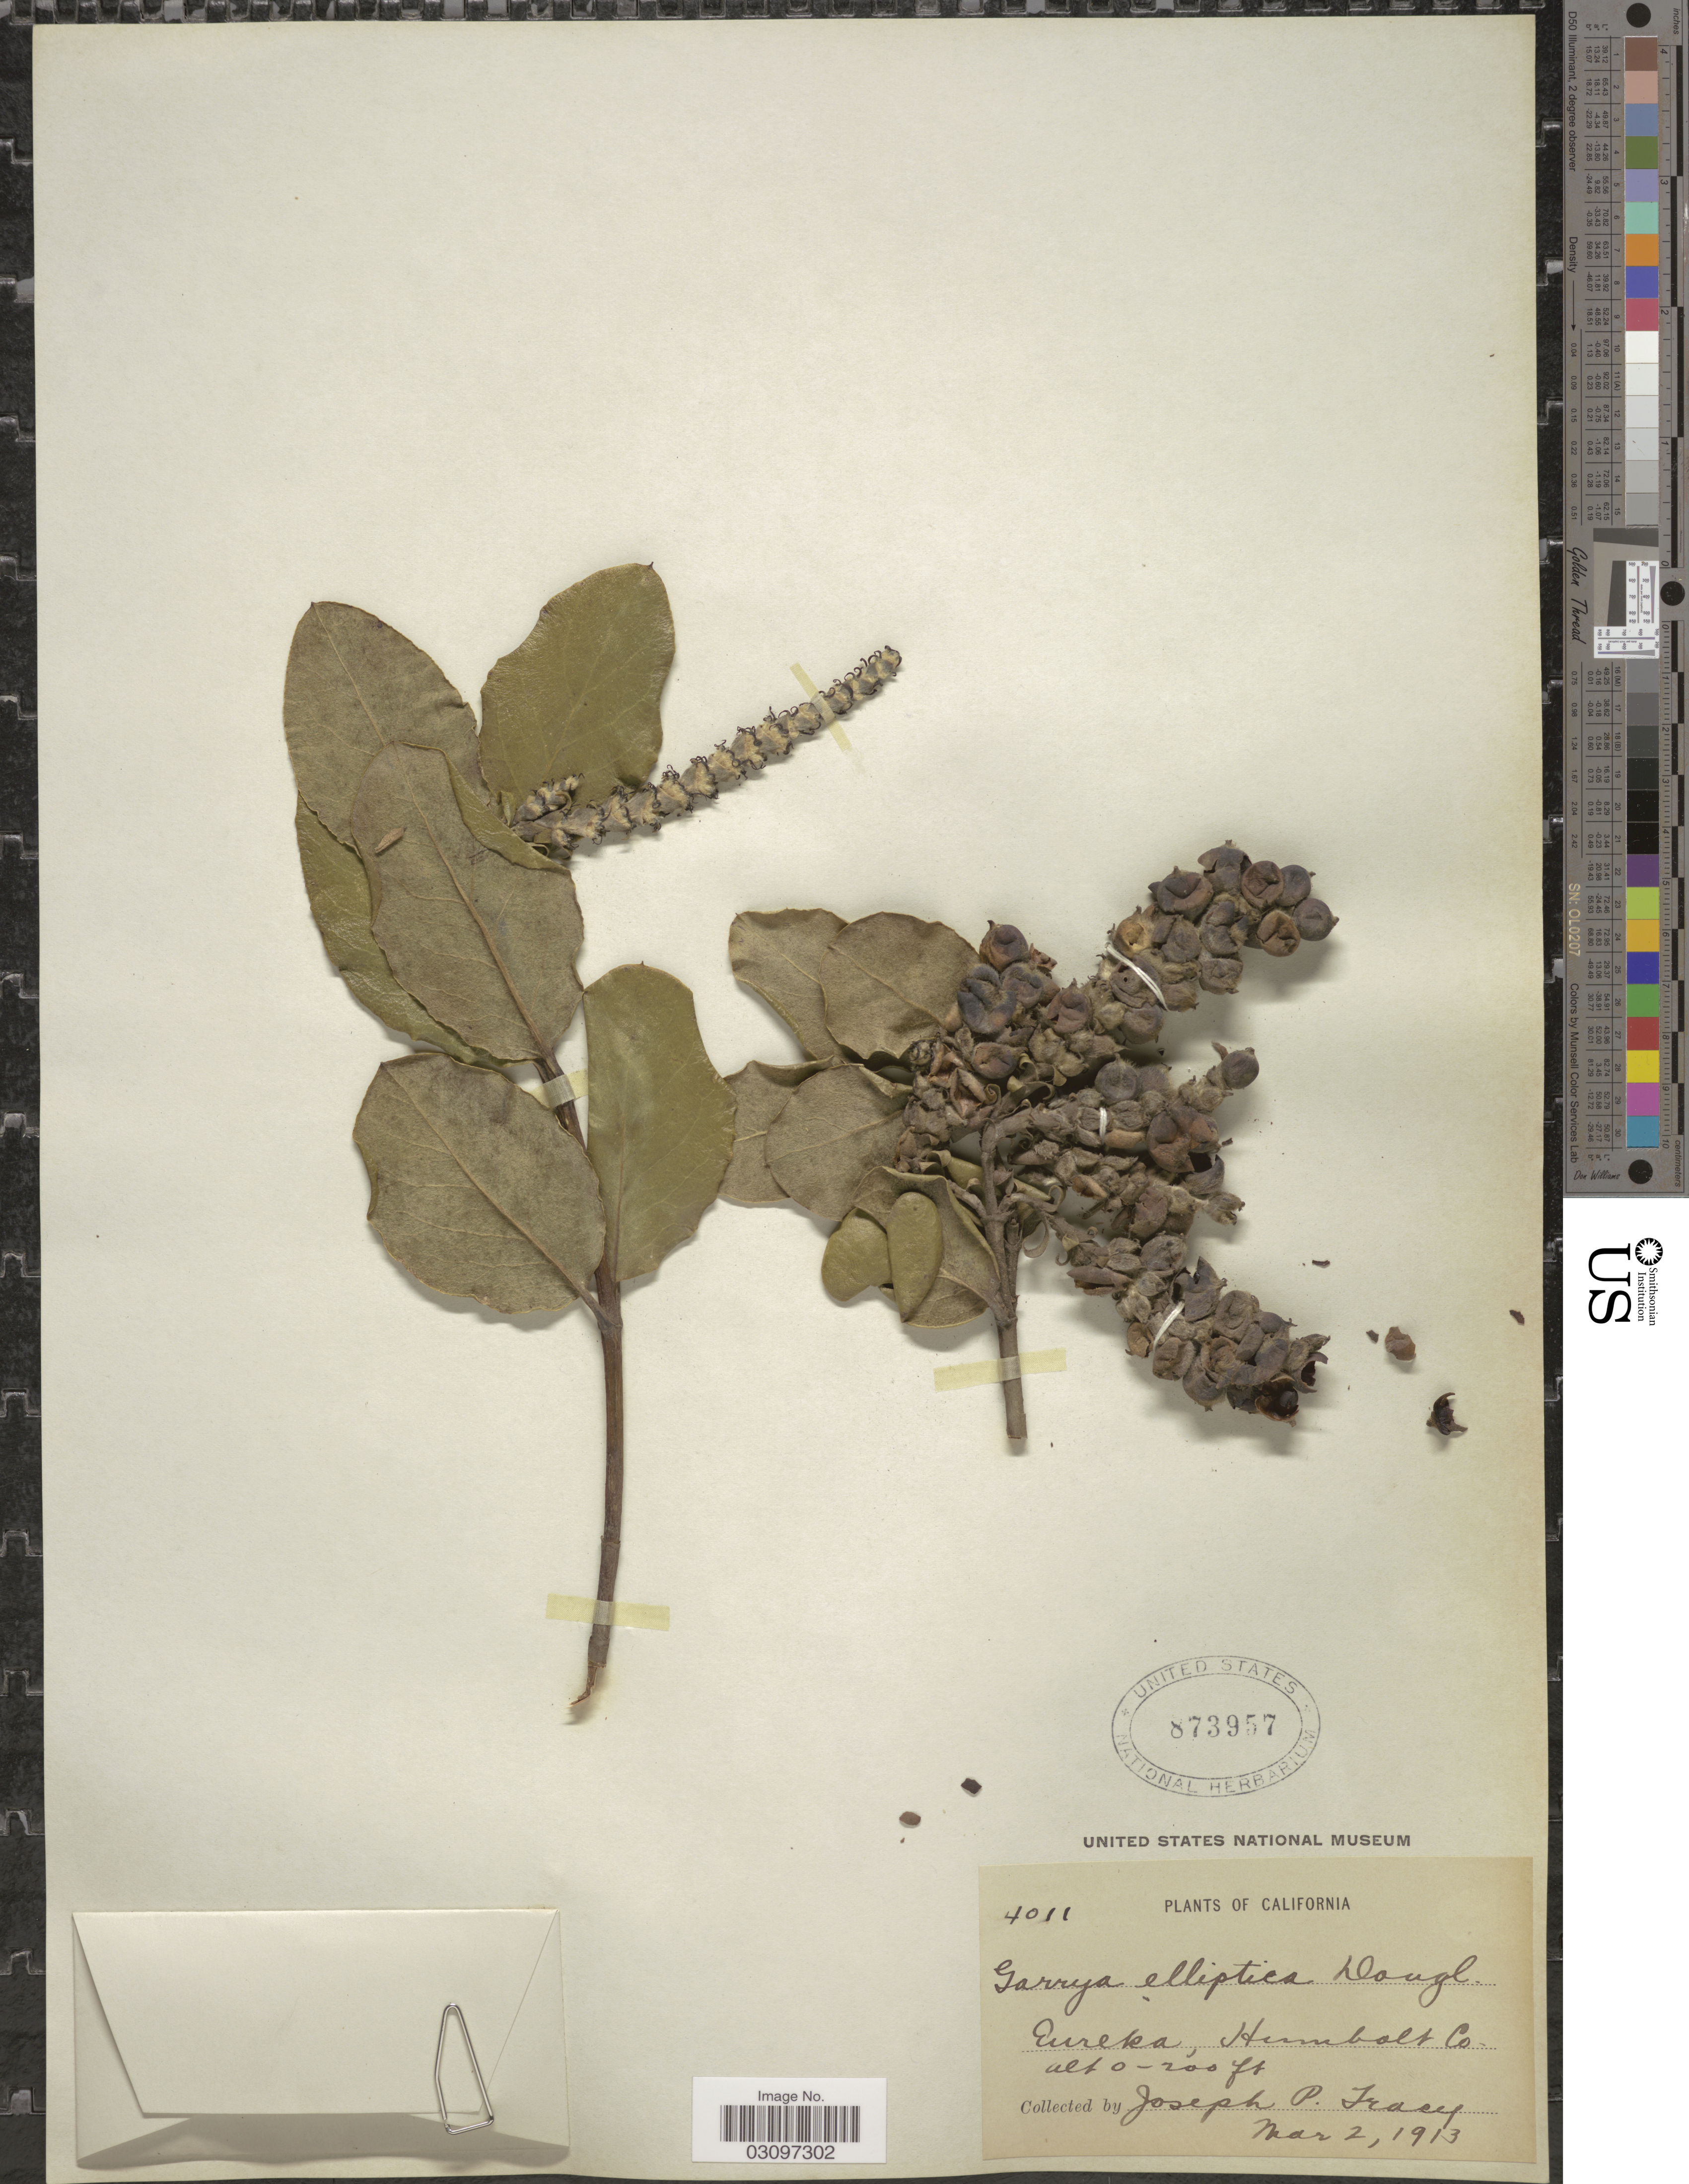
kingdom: Plantae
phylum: Tracheophyta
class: Magnoliopsida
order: Garryales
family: Garryaceae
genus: Garrya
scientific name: Garrya elliptica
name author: Douglas ex Lindl.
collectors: J. Tracy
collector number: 4011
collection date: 1913-03-02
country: United States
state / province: California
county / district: Humboldt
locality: Eureka, Humboldt Co.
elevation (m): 0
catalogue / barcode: US 873957